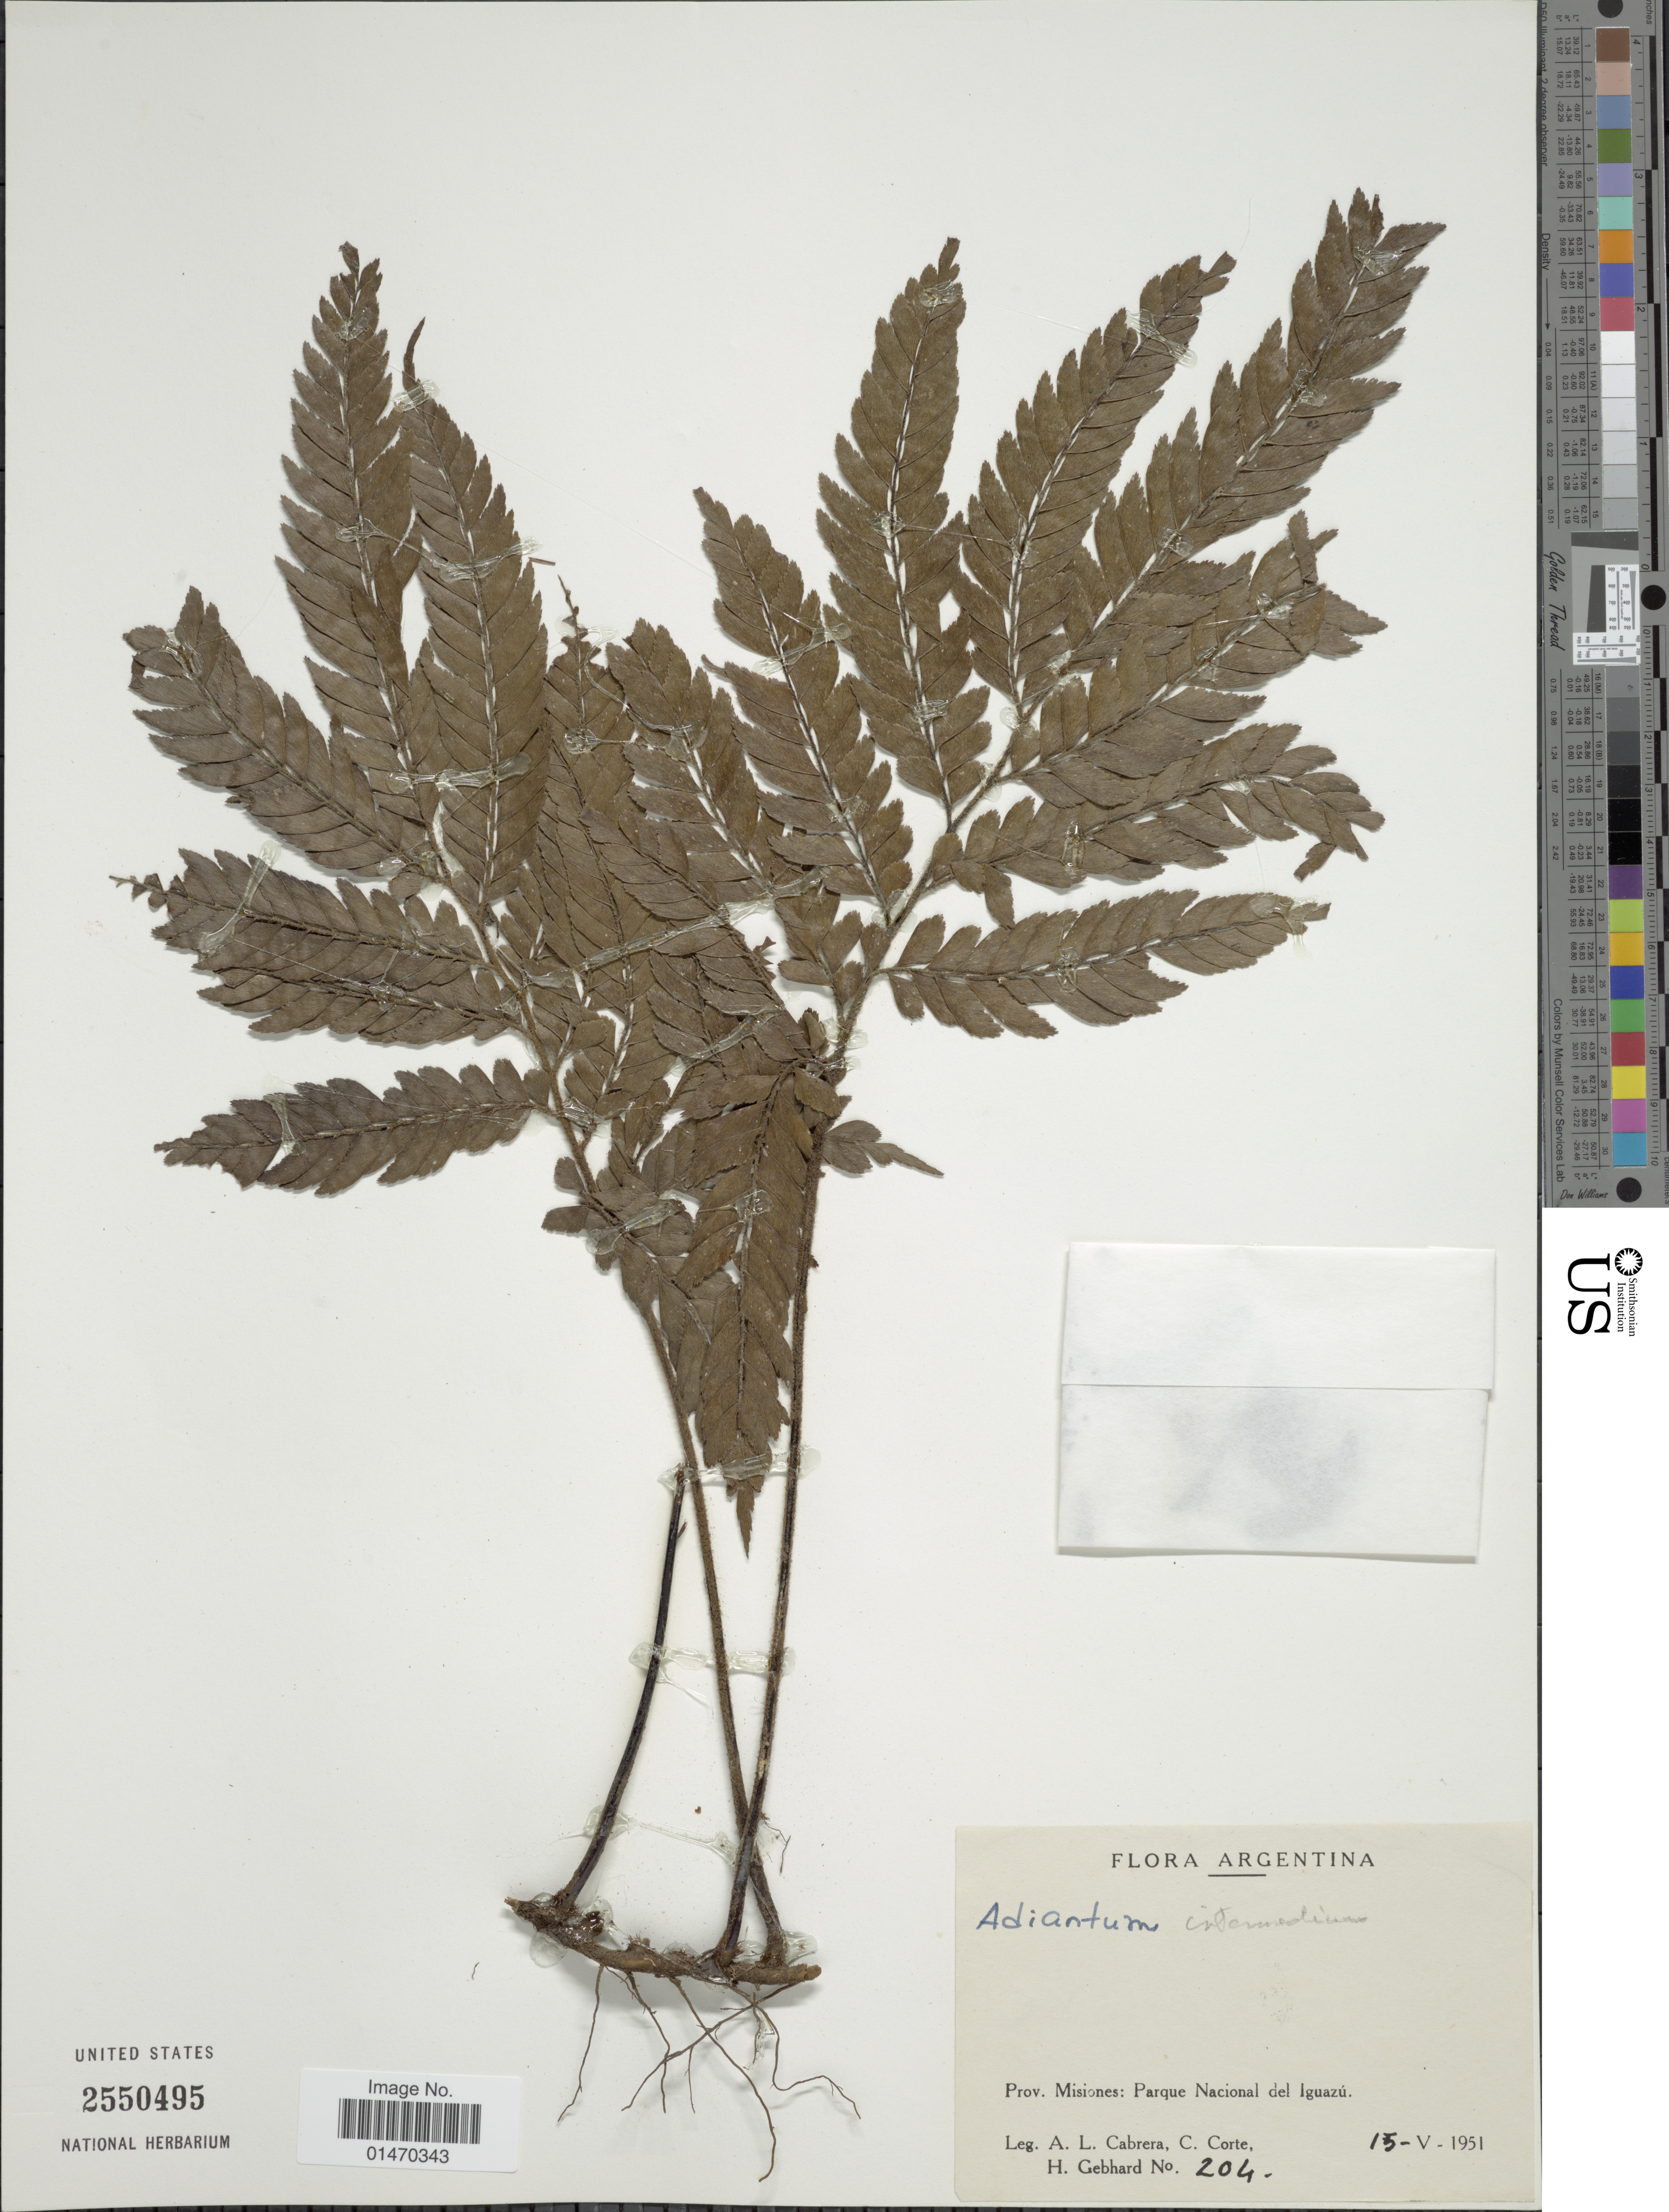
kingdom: Plantae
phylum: Tracheophyta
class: Polypodiopsida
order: Polypodiales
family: Pteridaceae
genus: Adiantum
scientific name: Adiantum intermedium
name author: Sw.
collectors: A. L. Cabrera, C. Corte & H. Gebhard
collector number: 204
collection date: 1951-05-15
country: Argentina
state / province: Misiones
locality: Parque Nacional del Iguazú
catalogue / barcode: US 2550495